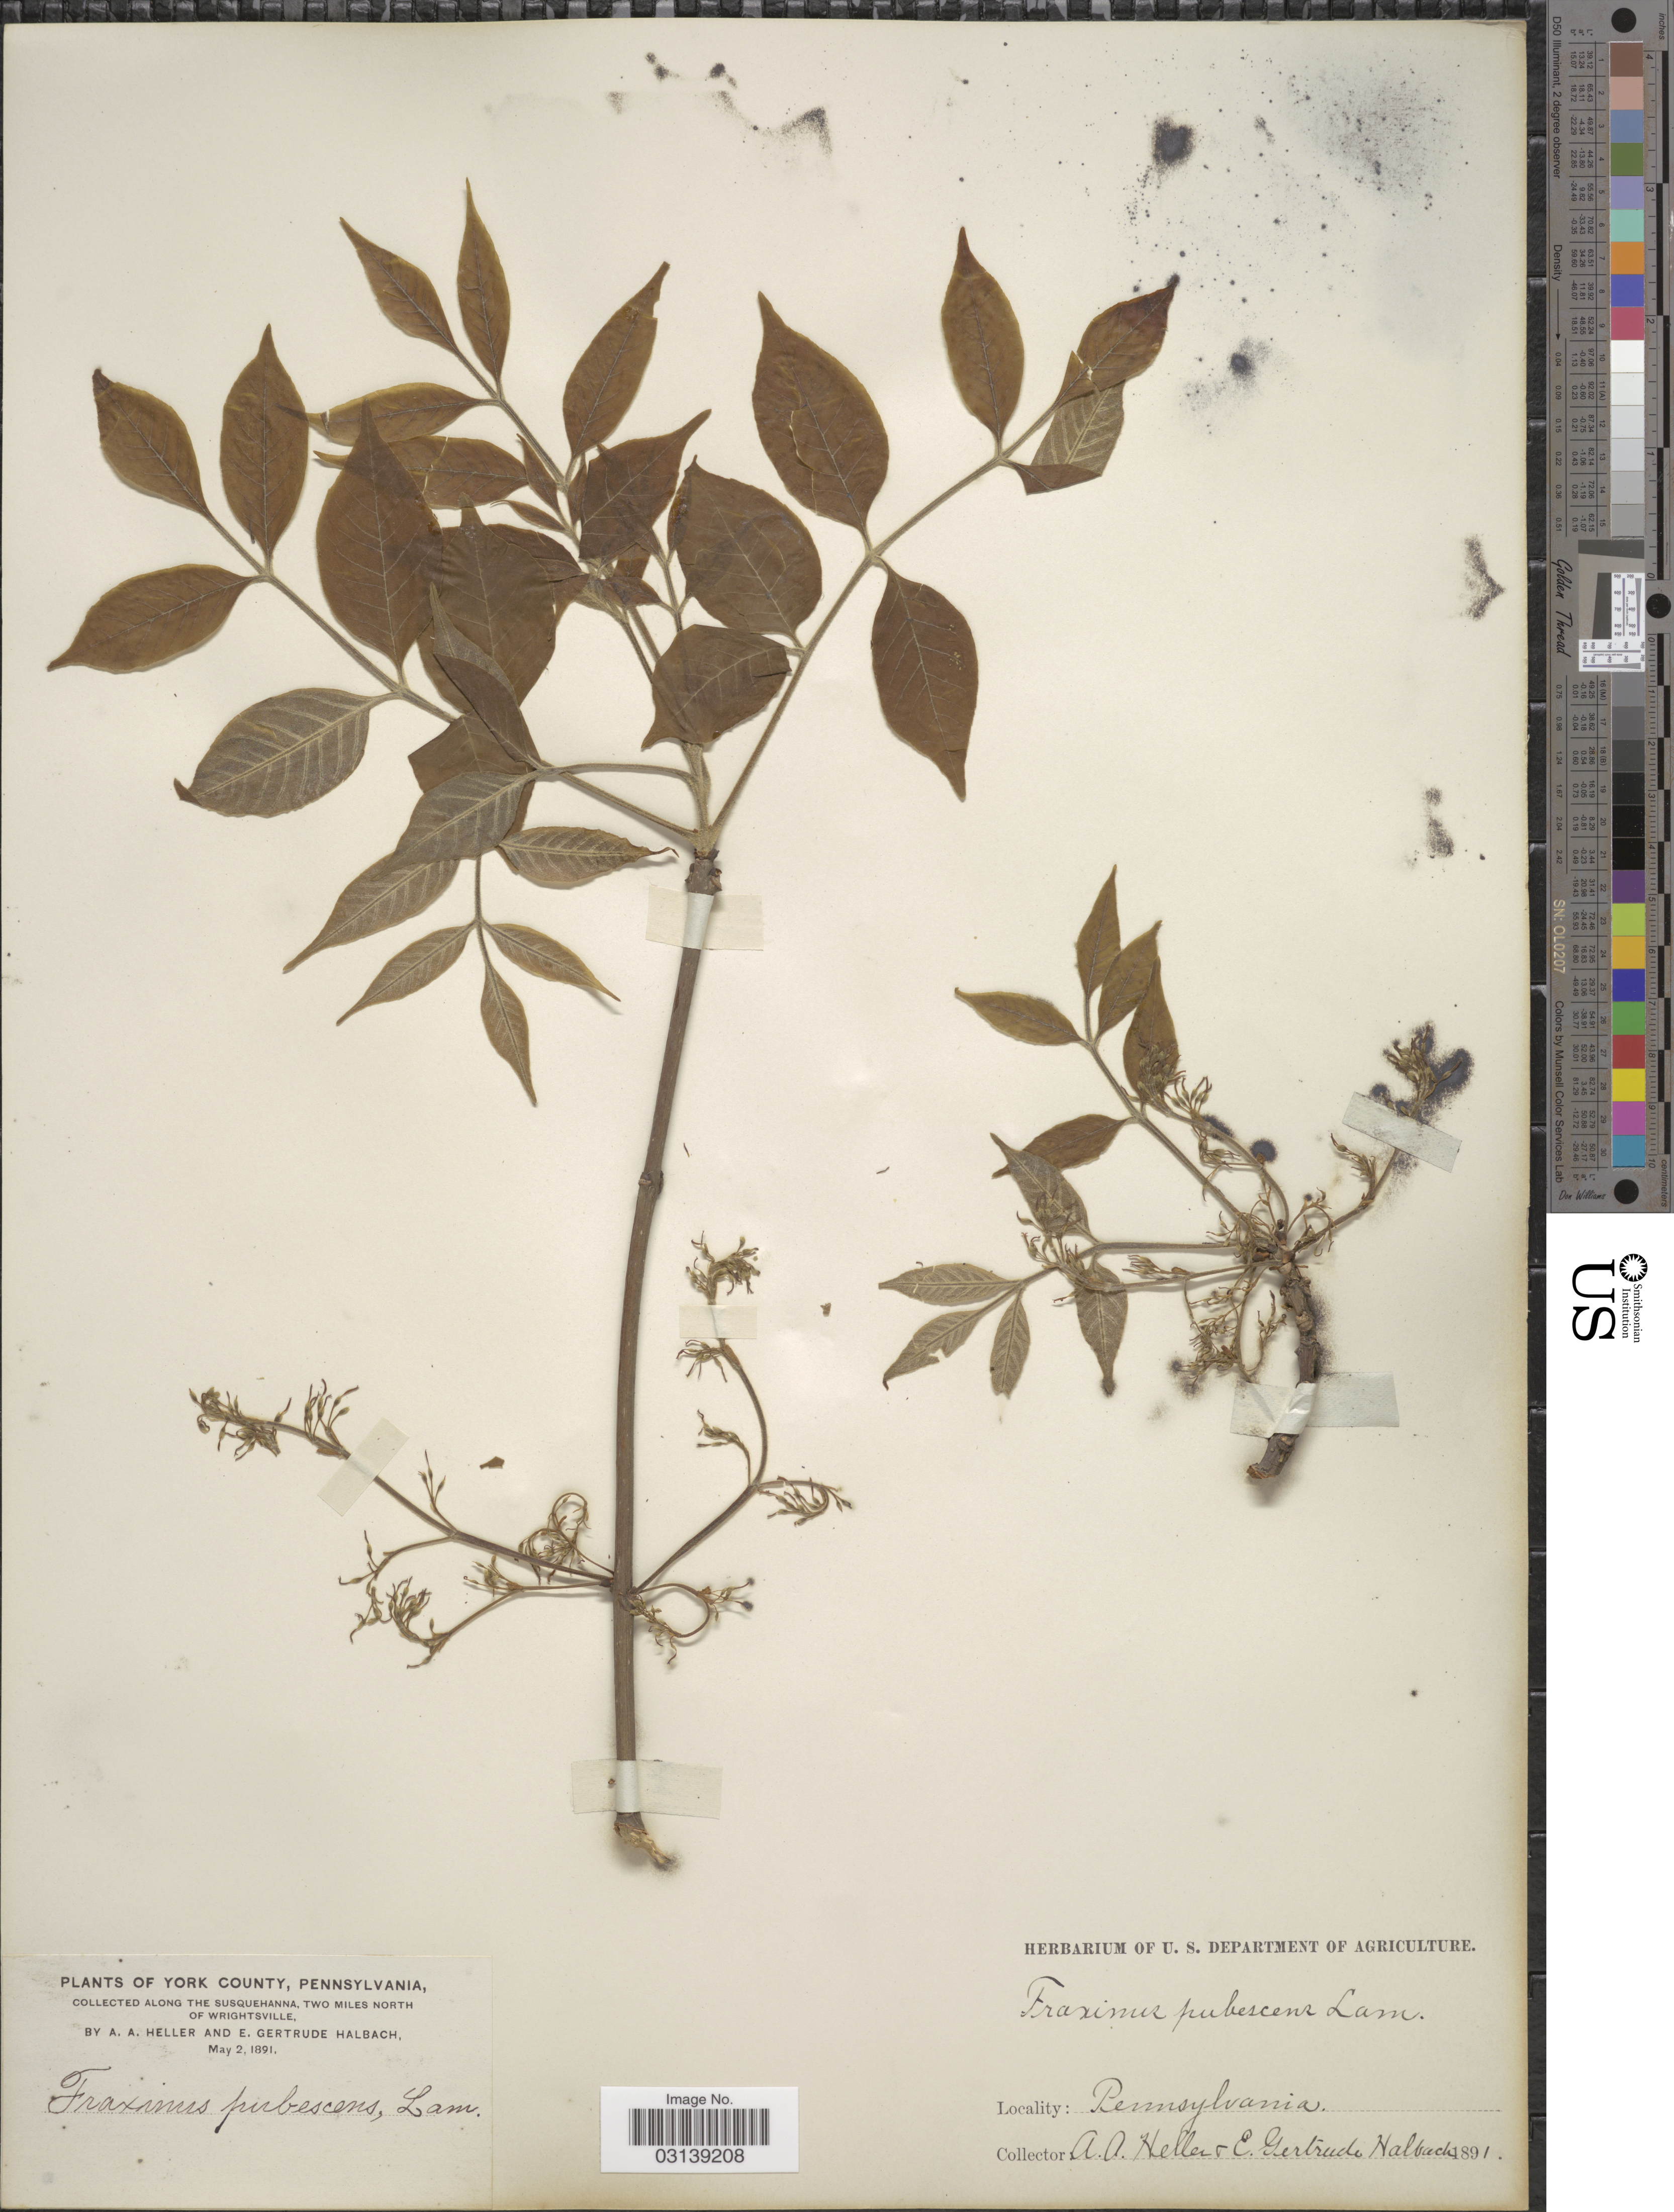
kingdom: Plantae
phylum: Tracheophyta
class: Magnoliopsida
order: Lamiales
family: Oleaceae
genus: Fraxinus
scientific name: Fraxinus pennsylvanica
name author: Marshall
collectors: A. A. Heller & E. G. Halbach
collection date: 1891-05-02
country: United States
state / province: Pennsylvania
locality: York County, Along the Susquehanna, Two Miles North of Wrightsville.